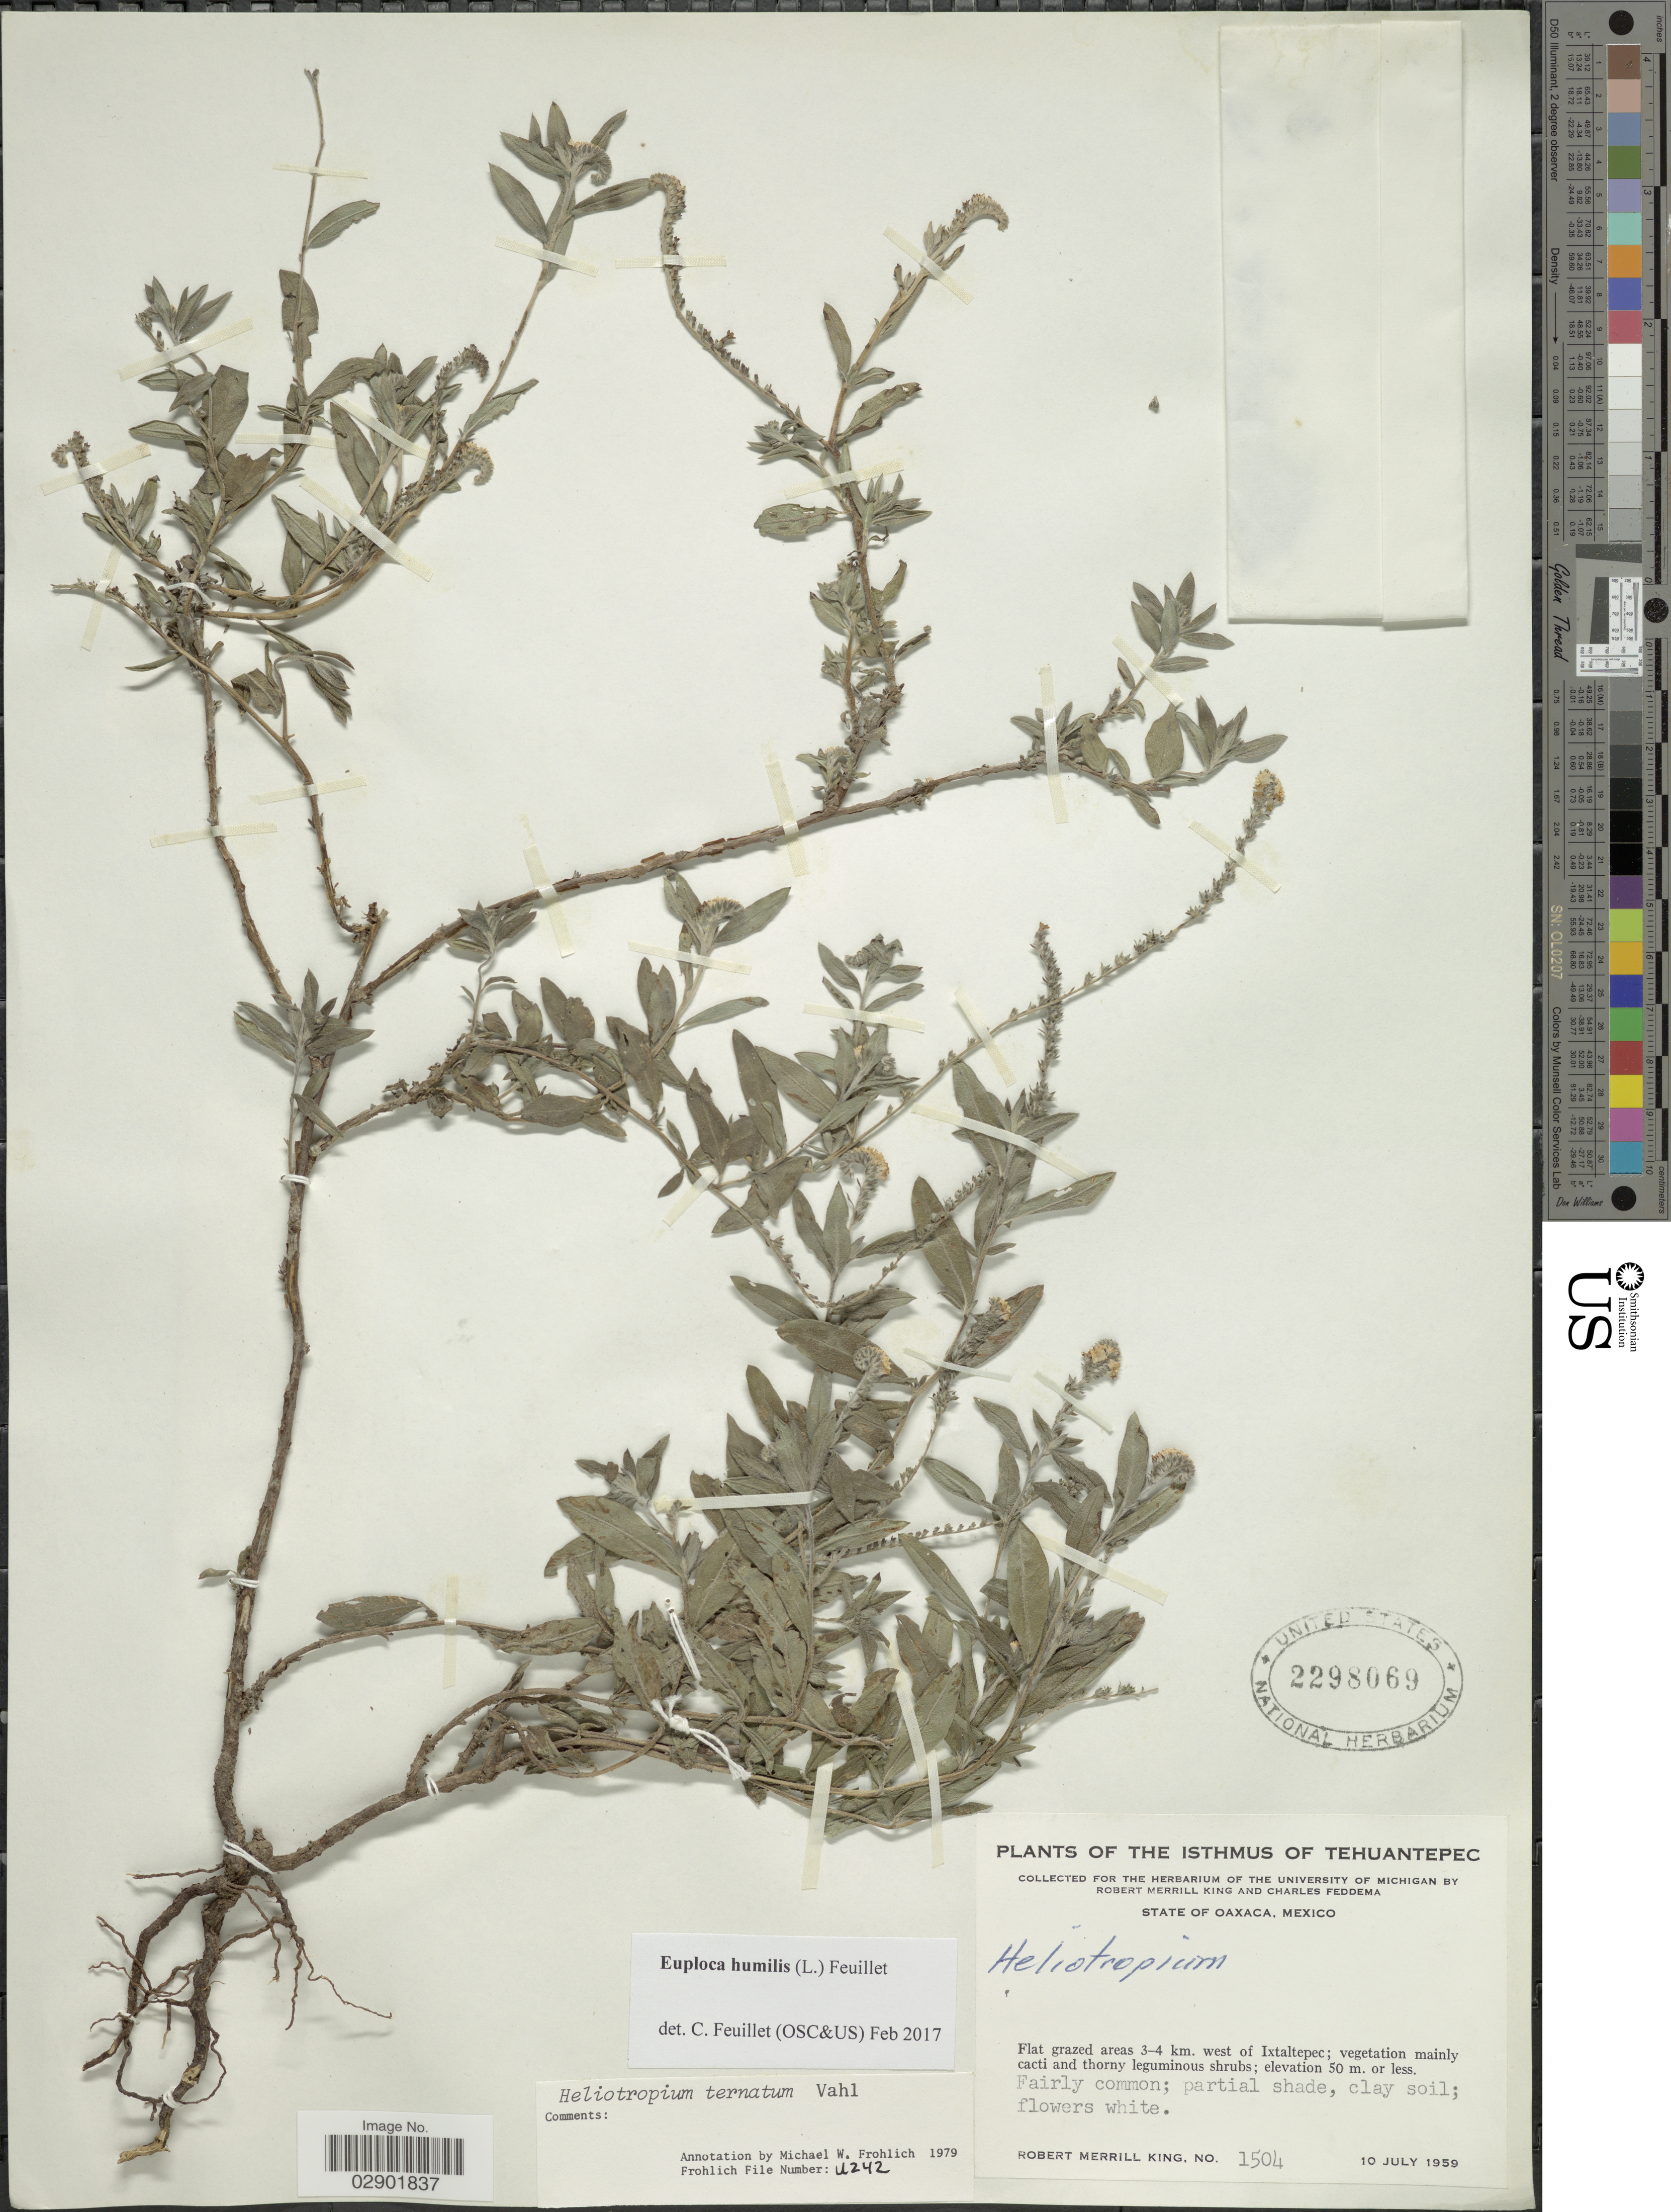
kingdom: Plantae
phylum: Tracheophyta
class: Magnoliopsida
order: Boraginales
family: Heliotropiaceae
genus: Euploca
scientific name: Euploca humilis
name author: (L.) Feuillet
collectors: R. M. King & C. Feddema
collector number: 1504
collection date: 1959-07-10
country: Mexico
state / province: Oaxaca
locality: Isthmus of Tehuantepec. Flat grazed areas 3-4 km. west of Ixtaltepec.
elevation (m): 50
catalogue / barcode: US 2298069